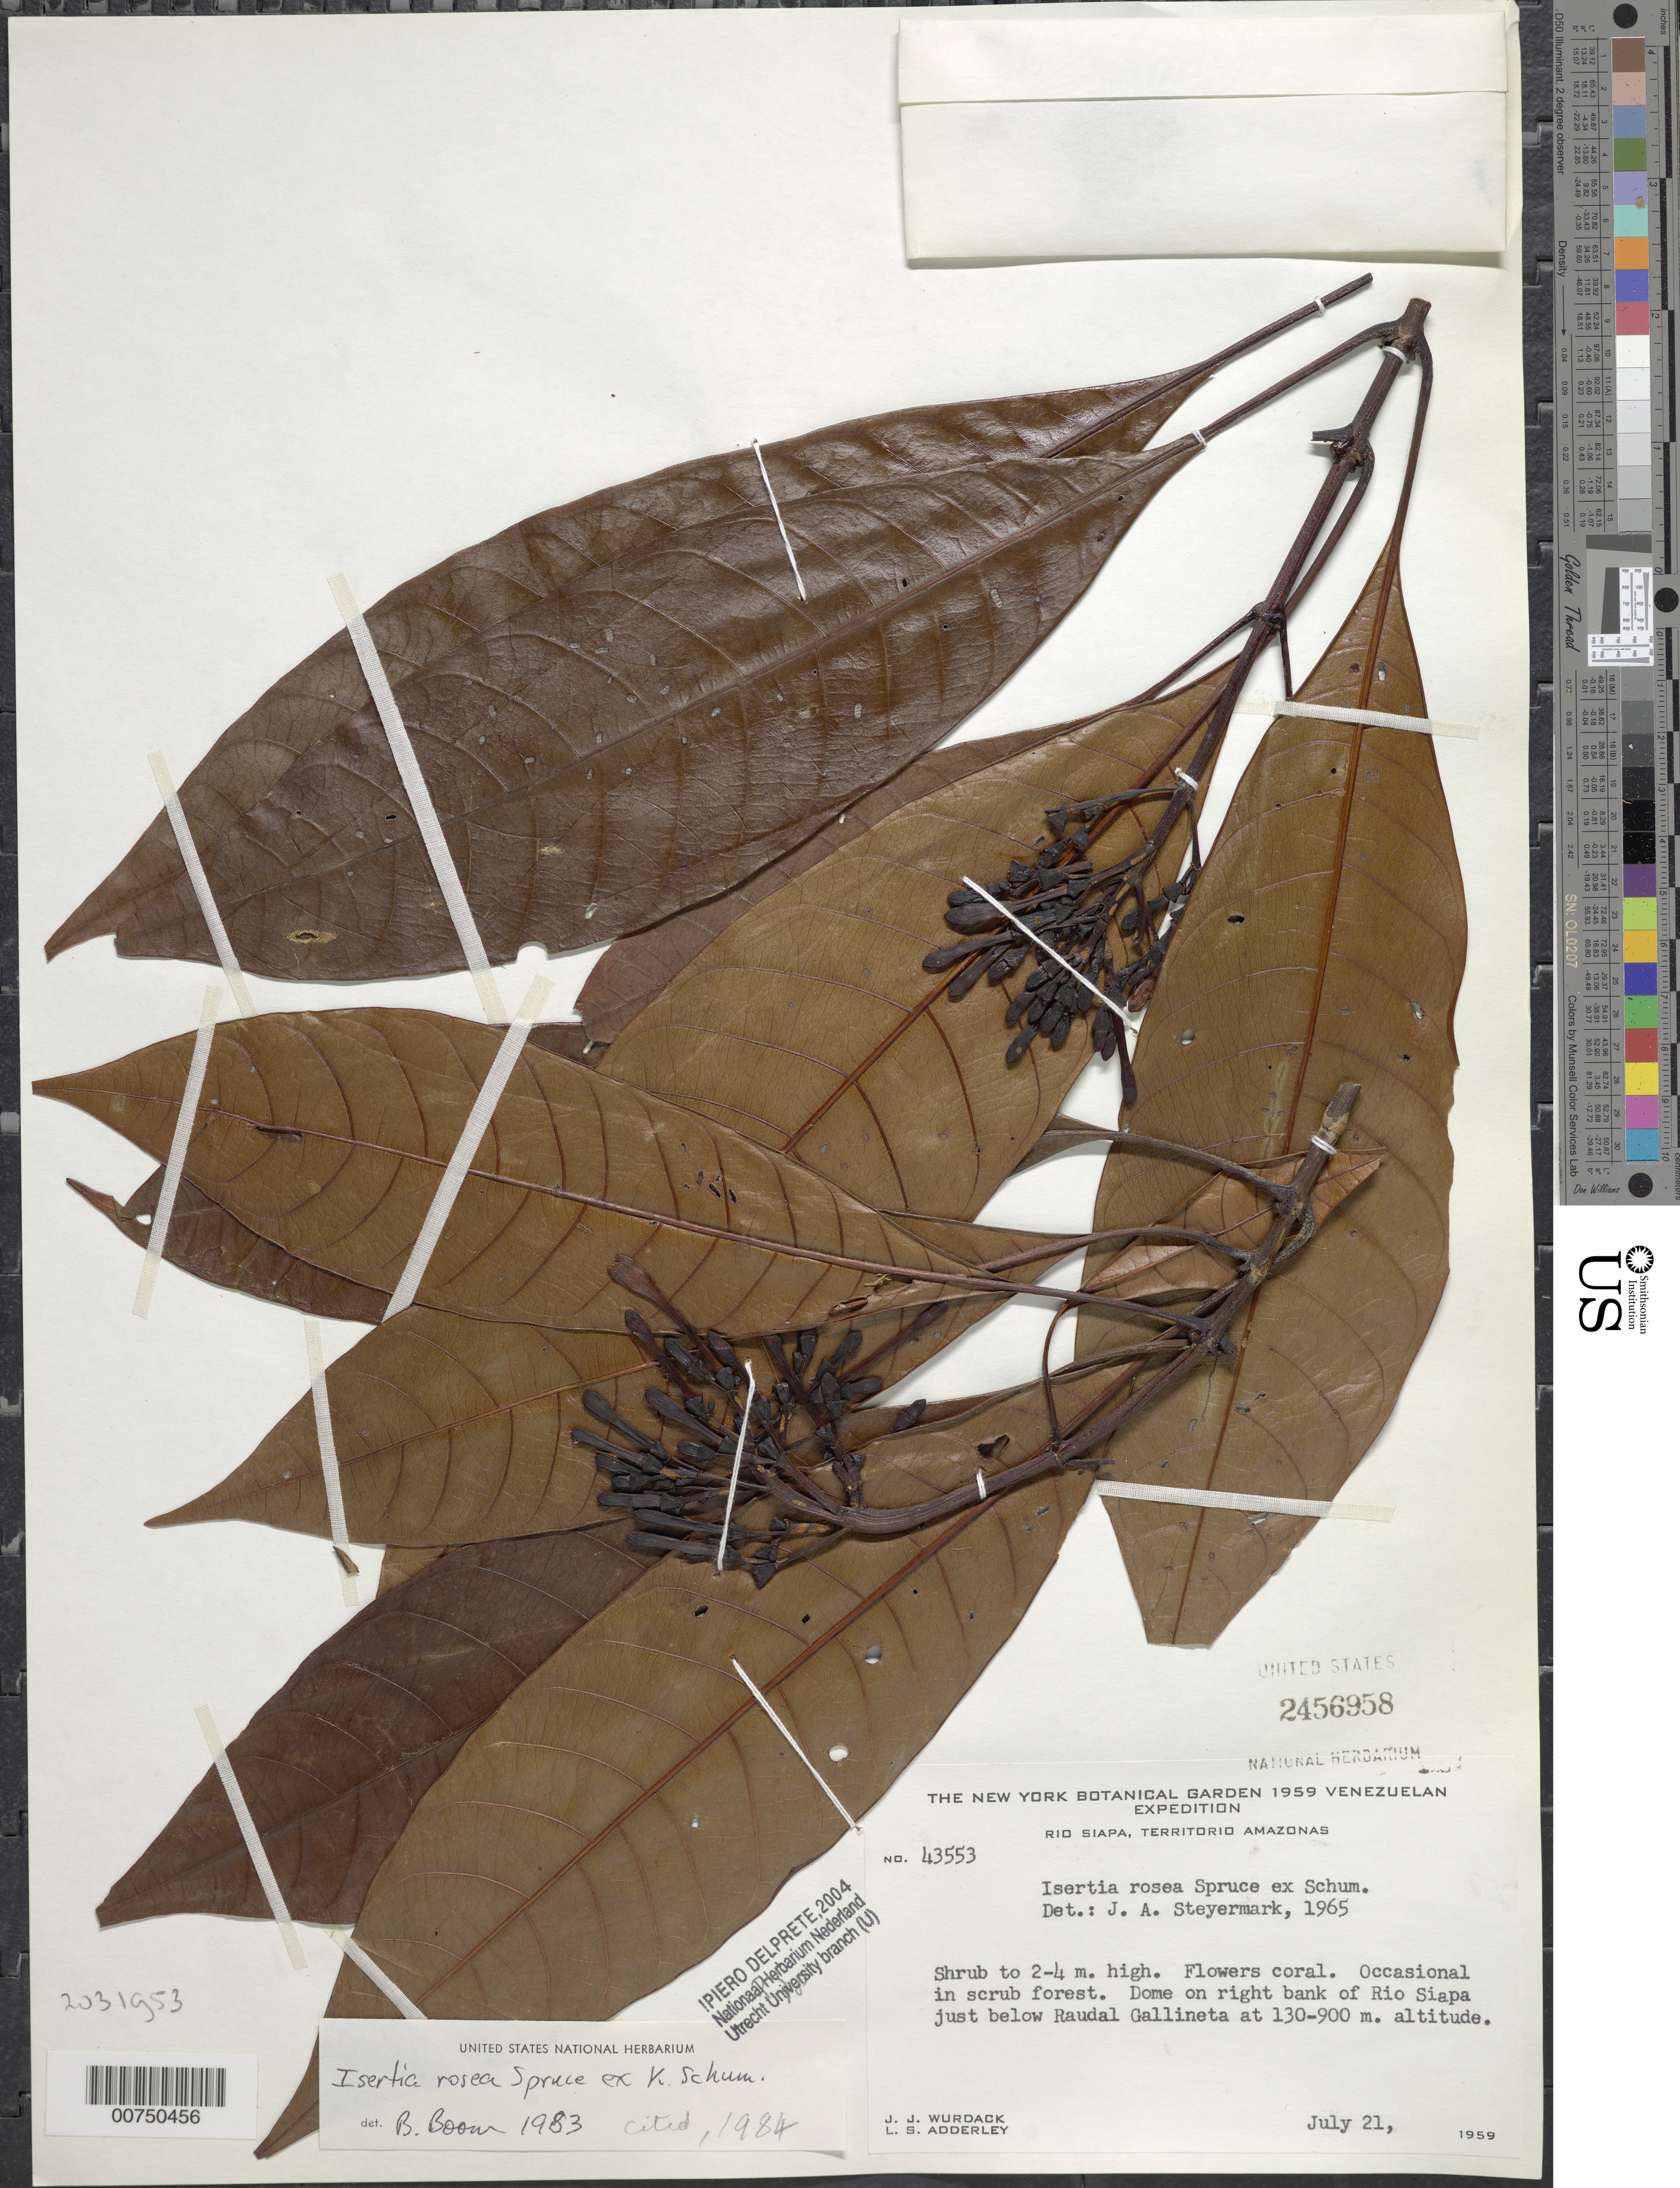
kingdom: Plantae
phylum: Tracheophyta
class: Magnoliopsida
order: Gentianales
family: Rubiaceae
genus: Isertia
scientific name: Isertia rosea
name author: Spruce ex K. Schum.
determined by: Boom, B. M.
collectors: J. J. Wurdack & L. S. Adderley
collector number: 43553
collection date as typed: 21-Jul-59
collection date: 1959-07-21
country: Venezuela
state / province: Amazonas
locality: Río Siapa, just below Raudal Gallineta (about 110 river km from mouth)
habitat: Scrub forest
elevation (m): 130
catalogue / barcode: US 2456958